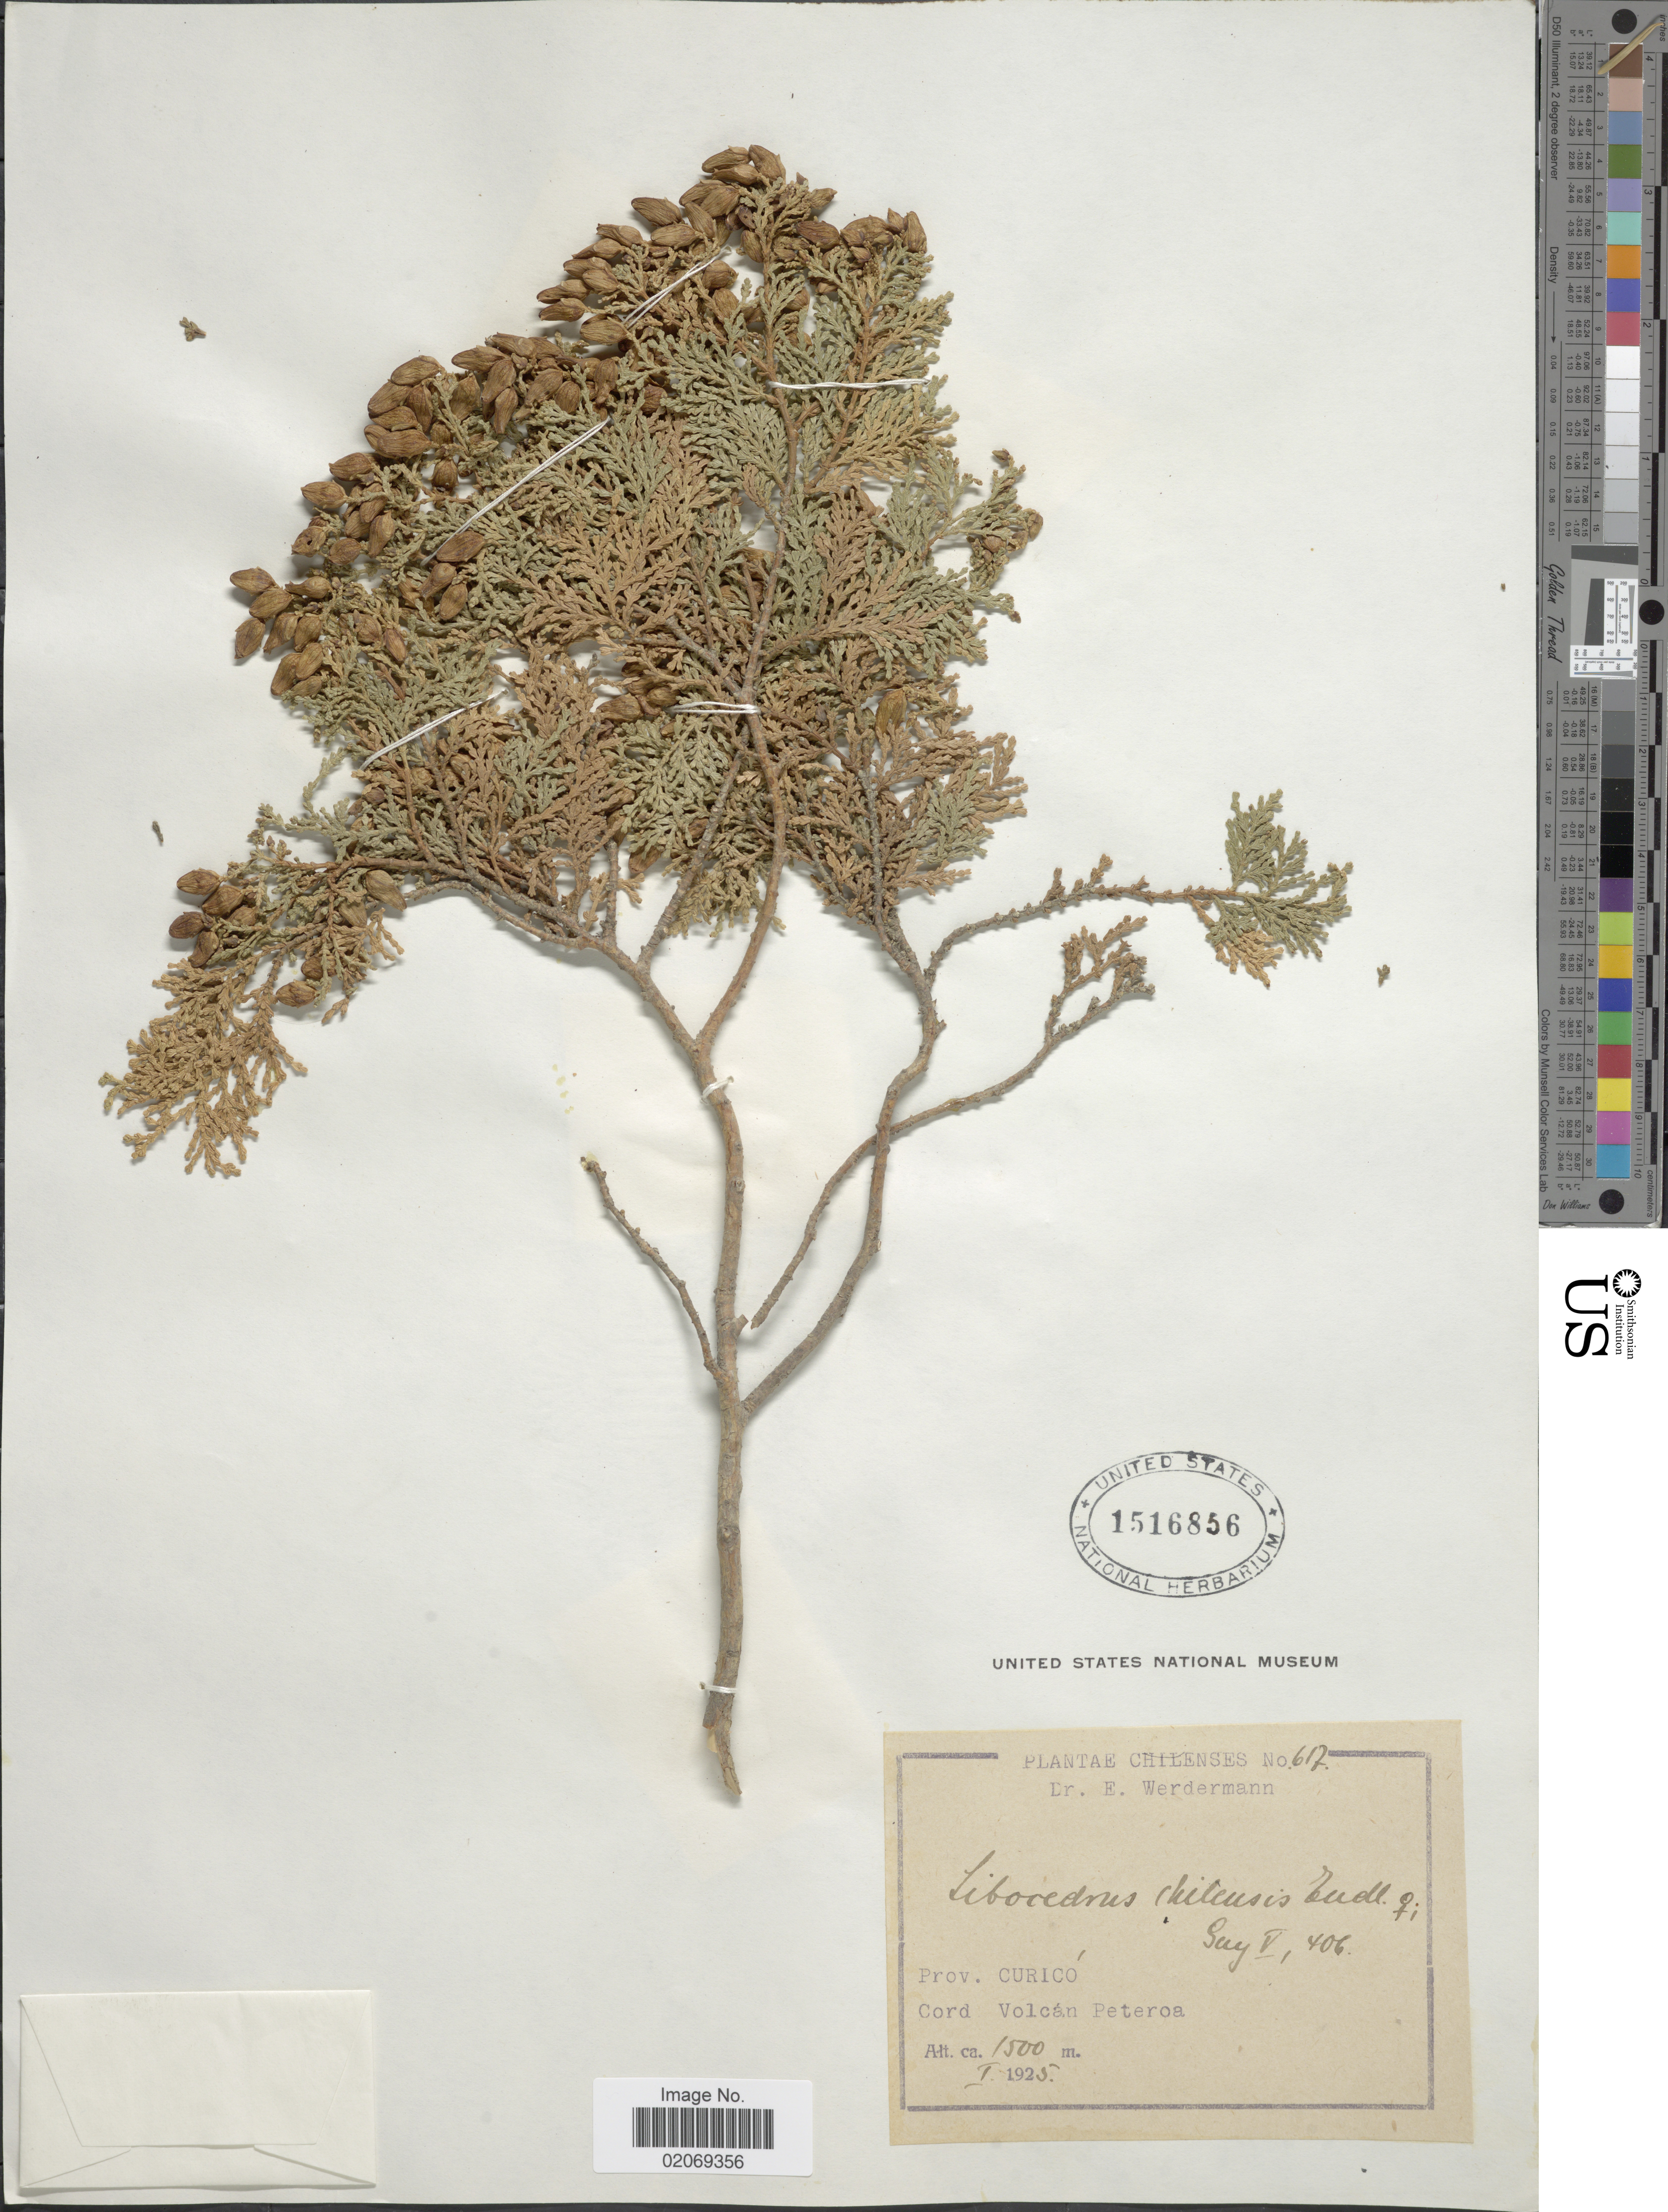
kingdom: Plantae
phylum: Tracheophyta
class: Pinopsida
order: Pinales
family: Cupressaceae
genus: Libocedrus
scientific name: Libocedrus chilensis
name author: (D. Don) Endl.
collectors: E. Werdermann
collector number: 617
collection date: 1925-01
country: Chile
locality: Prov. Curicó, Cord Volcán Peteroa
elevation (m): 1500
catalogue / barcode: US 1516856